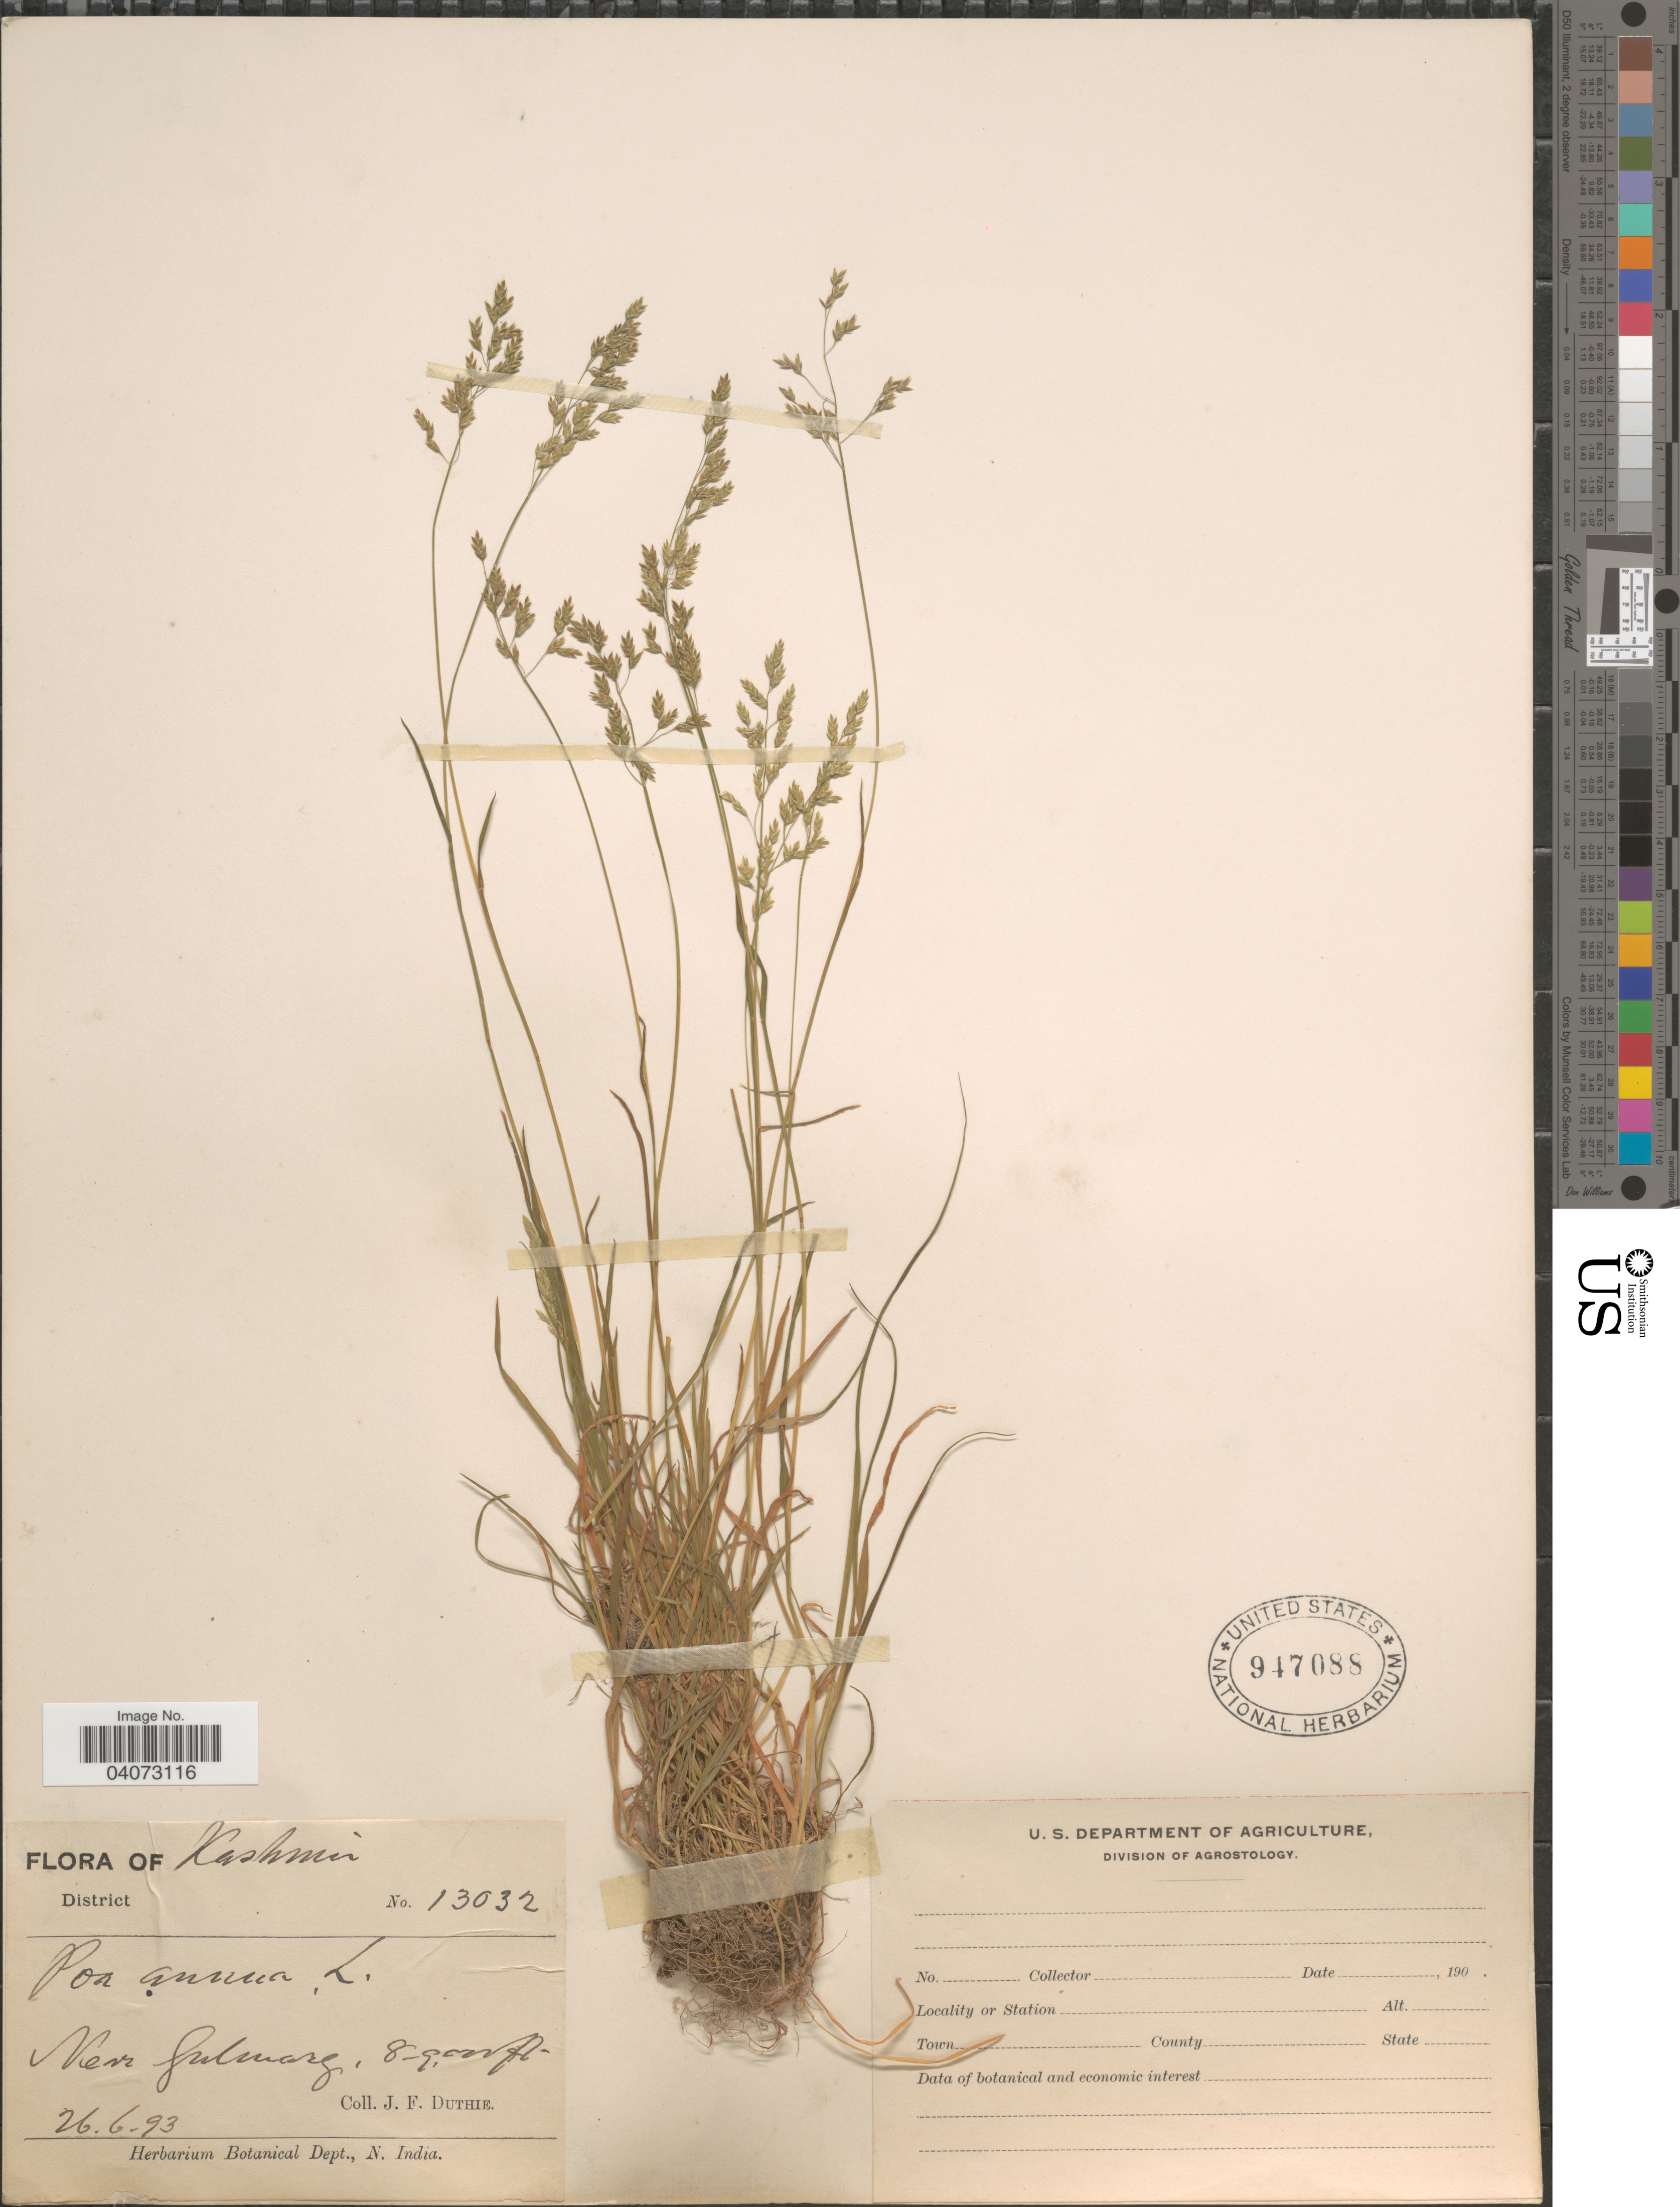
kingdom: Plantae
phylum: Tracheophyta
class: Liliopsida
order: Poales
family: Poaceae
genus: Poa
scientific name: Poa annua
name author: L.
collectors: J. F. Duthie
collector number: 13032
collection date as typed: Transcribed d/m/y: 26/6/93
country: India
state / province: Jammu and Kashmir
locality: Kashmir. Near Gulmarg.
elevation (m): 2438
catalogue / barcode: US 947088